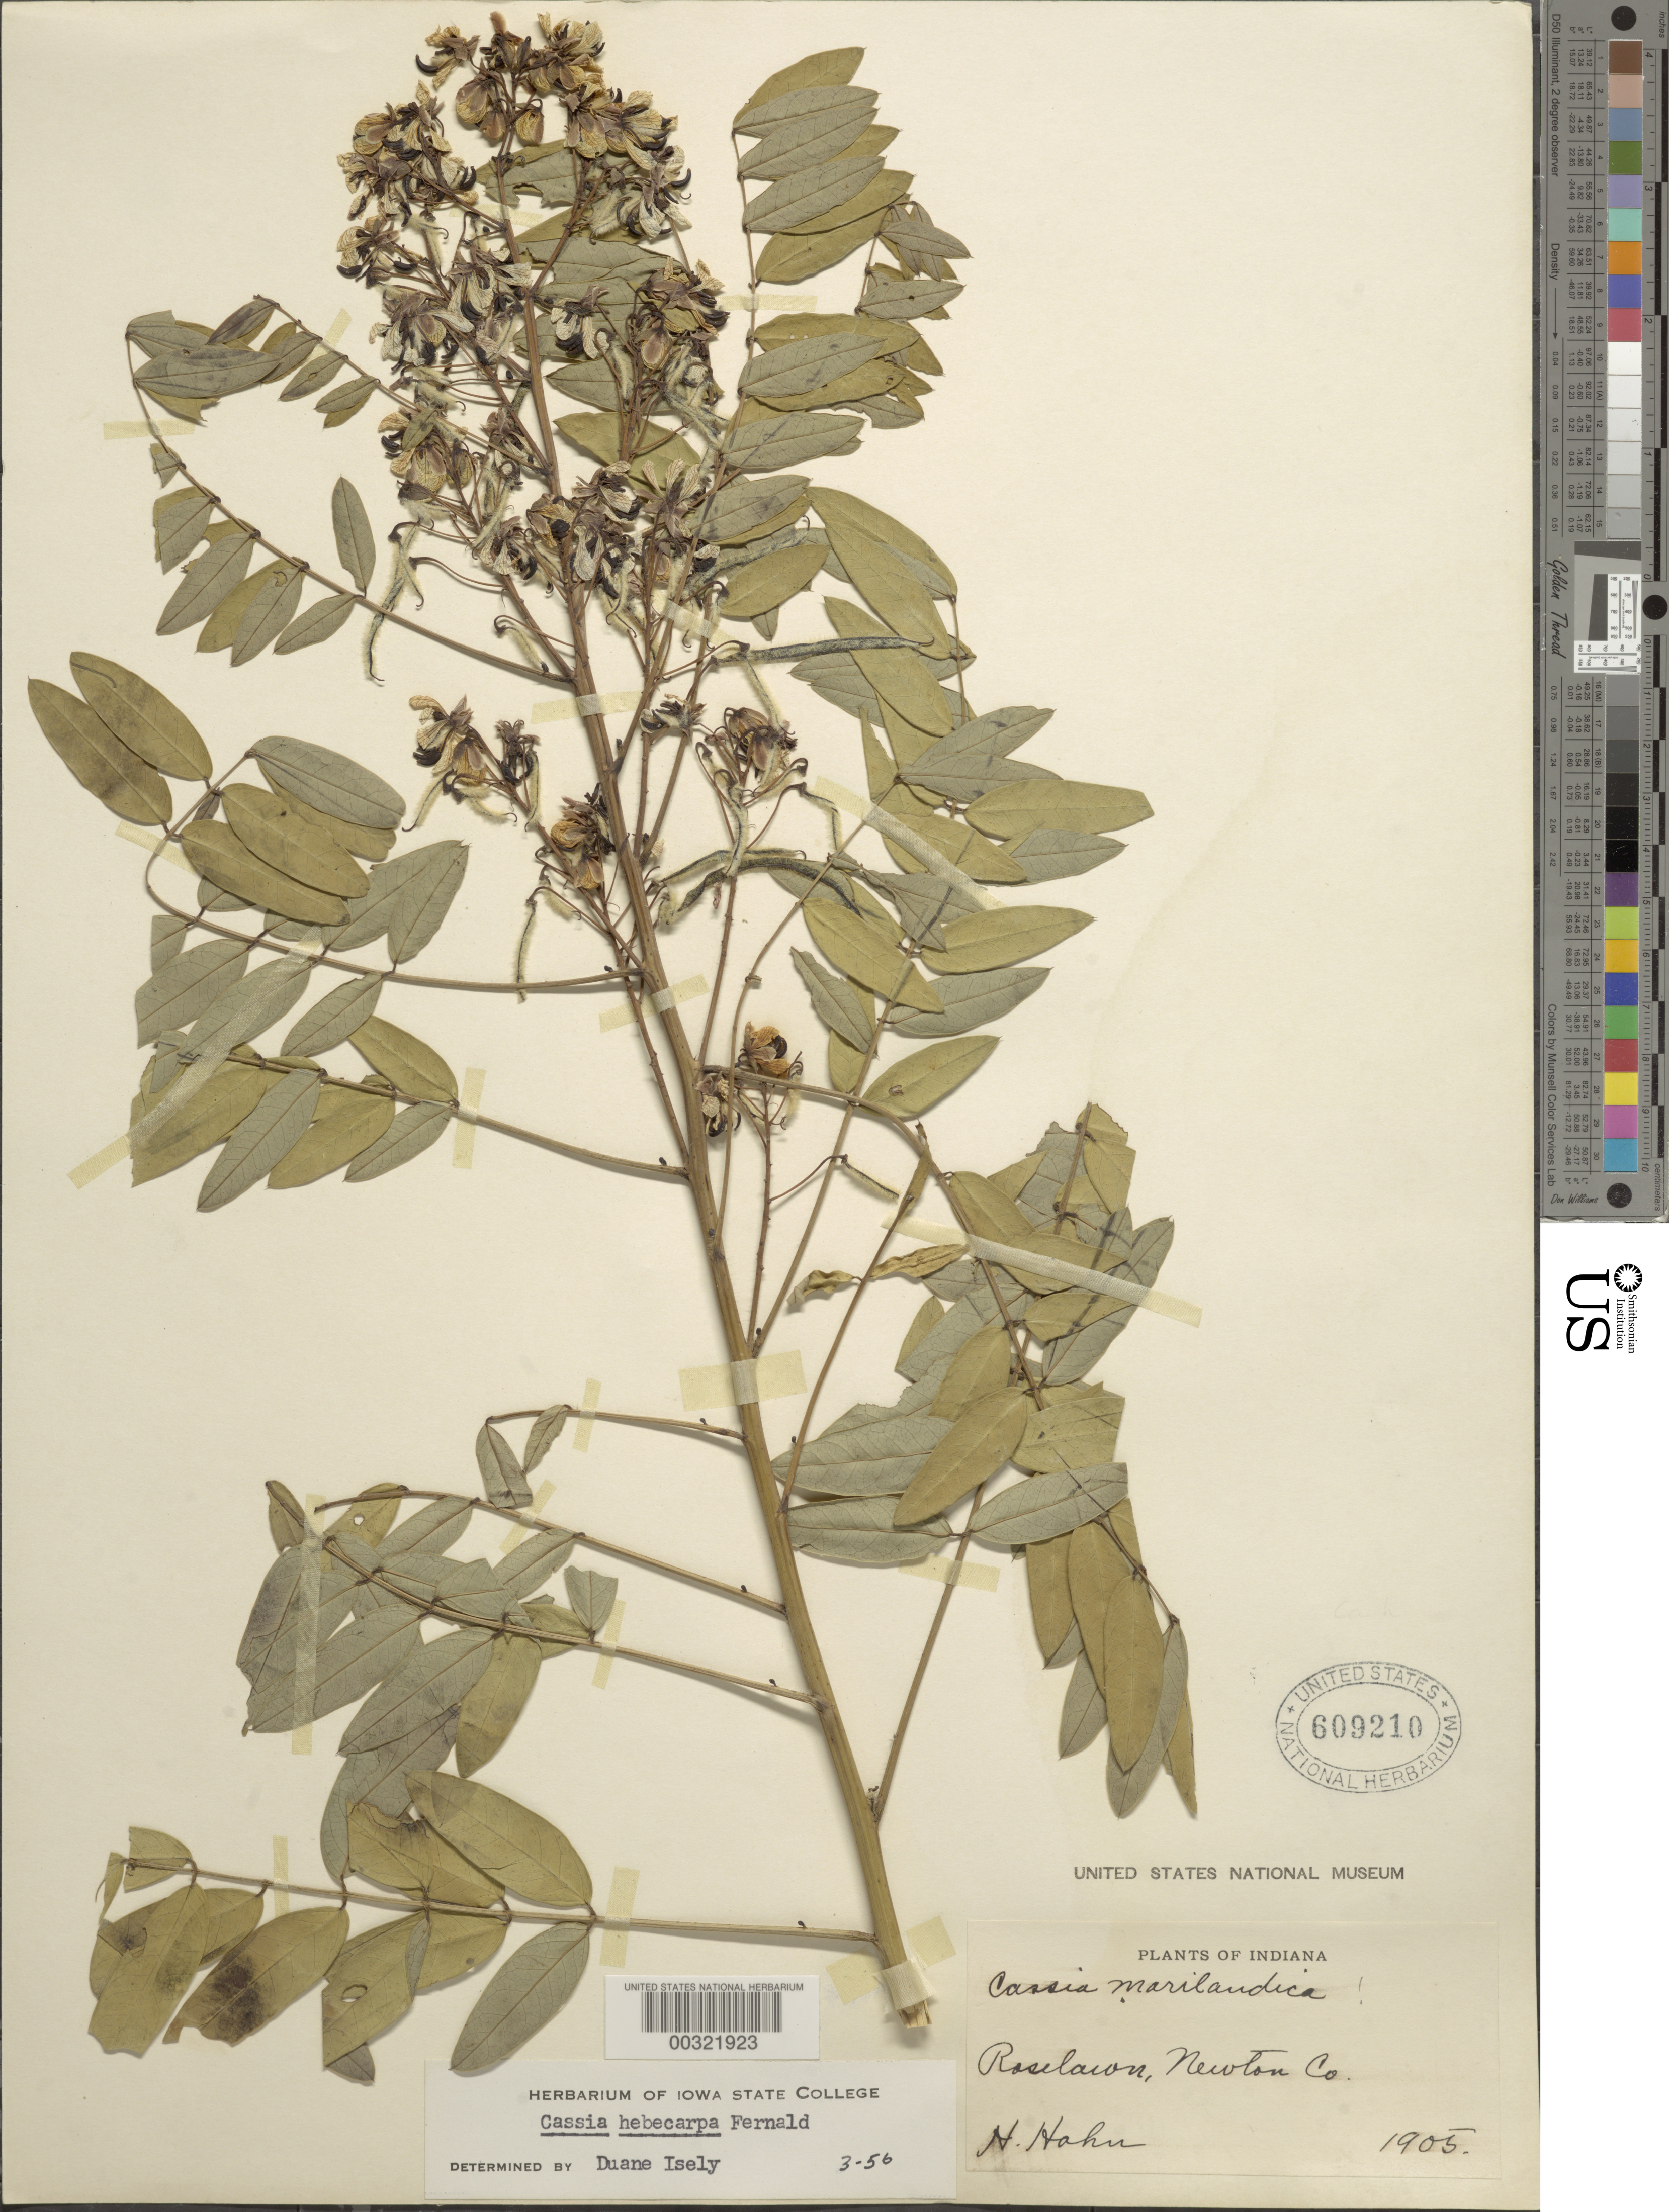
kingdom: Plantae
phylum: Tracheophyta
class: Magnoliopsida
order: Fabales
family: Fabaceae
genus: Senna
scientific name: Senna hebecarpa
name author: (Fernald) H.S. Irwin & Barneby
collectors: H. Hahn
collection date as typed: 1905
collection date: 1905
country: United States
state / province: Indiana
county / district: Newton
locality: Roselawn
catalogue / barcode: US 609210